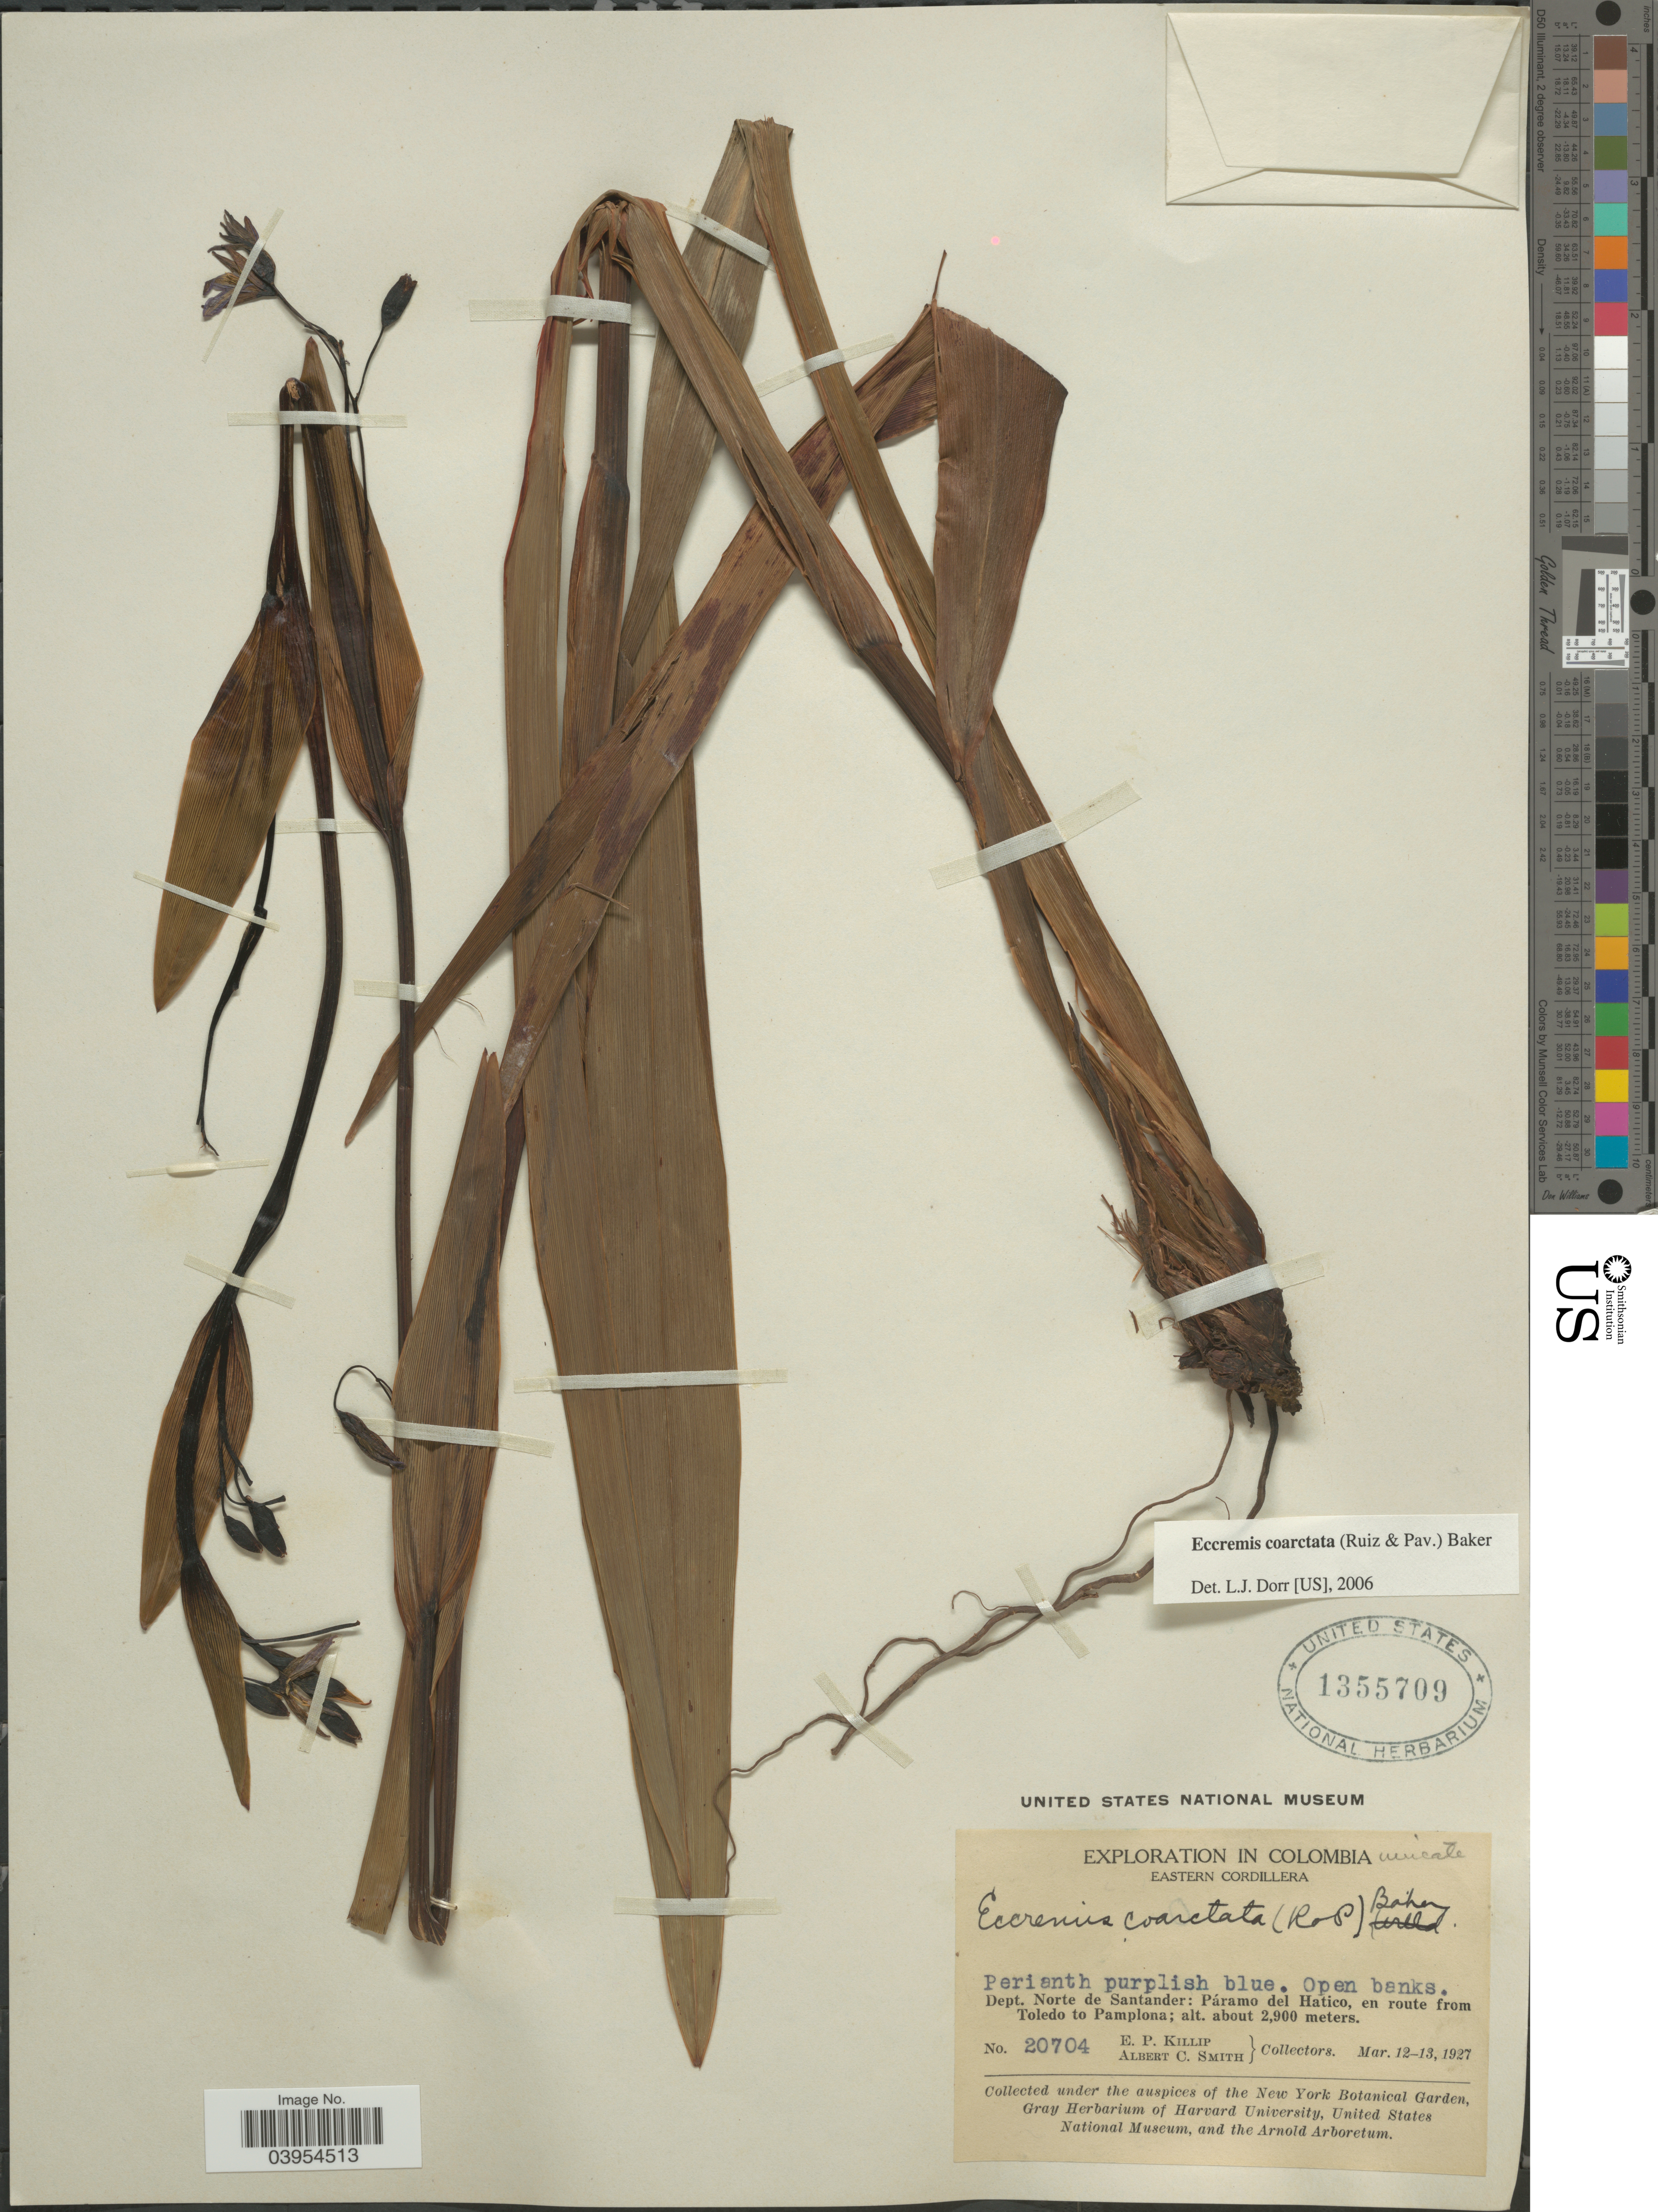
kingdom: Plantae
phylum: Tracheophyta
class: Liliopsida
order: Asparagales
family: Asphodelaceae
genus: Eccremis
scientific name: Eccremis coarctata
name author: Baker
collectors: E. P. Killip & A. C. Smith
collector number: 20704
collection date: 1927-03-12/1927-03-13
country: Colombia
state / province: Norte de Santander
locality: Eastern Cordillera. Dept. Norte de Santander: Páramo del Hatico, en route from Toledo to Pamplona.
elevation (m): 2900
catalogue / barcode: US 1355709